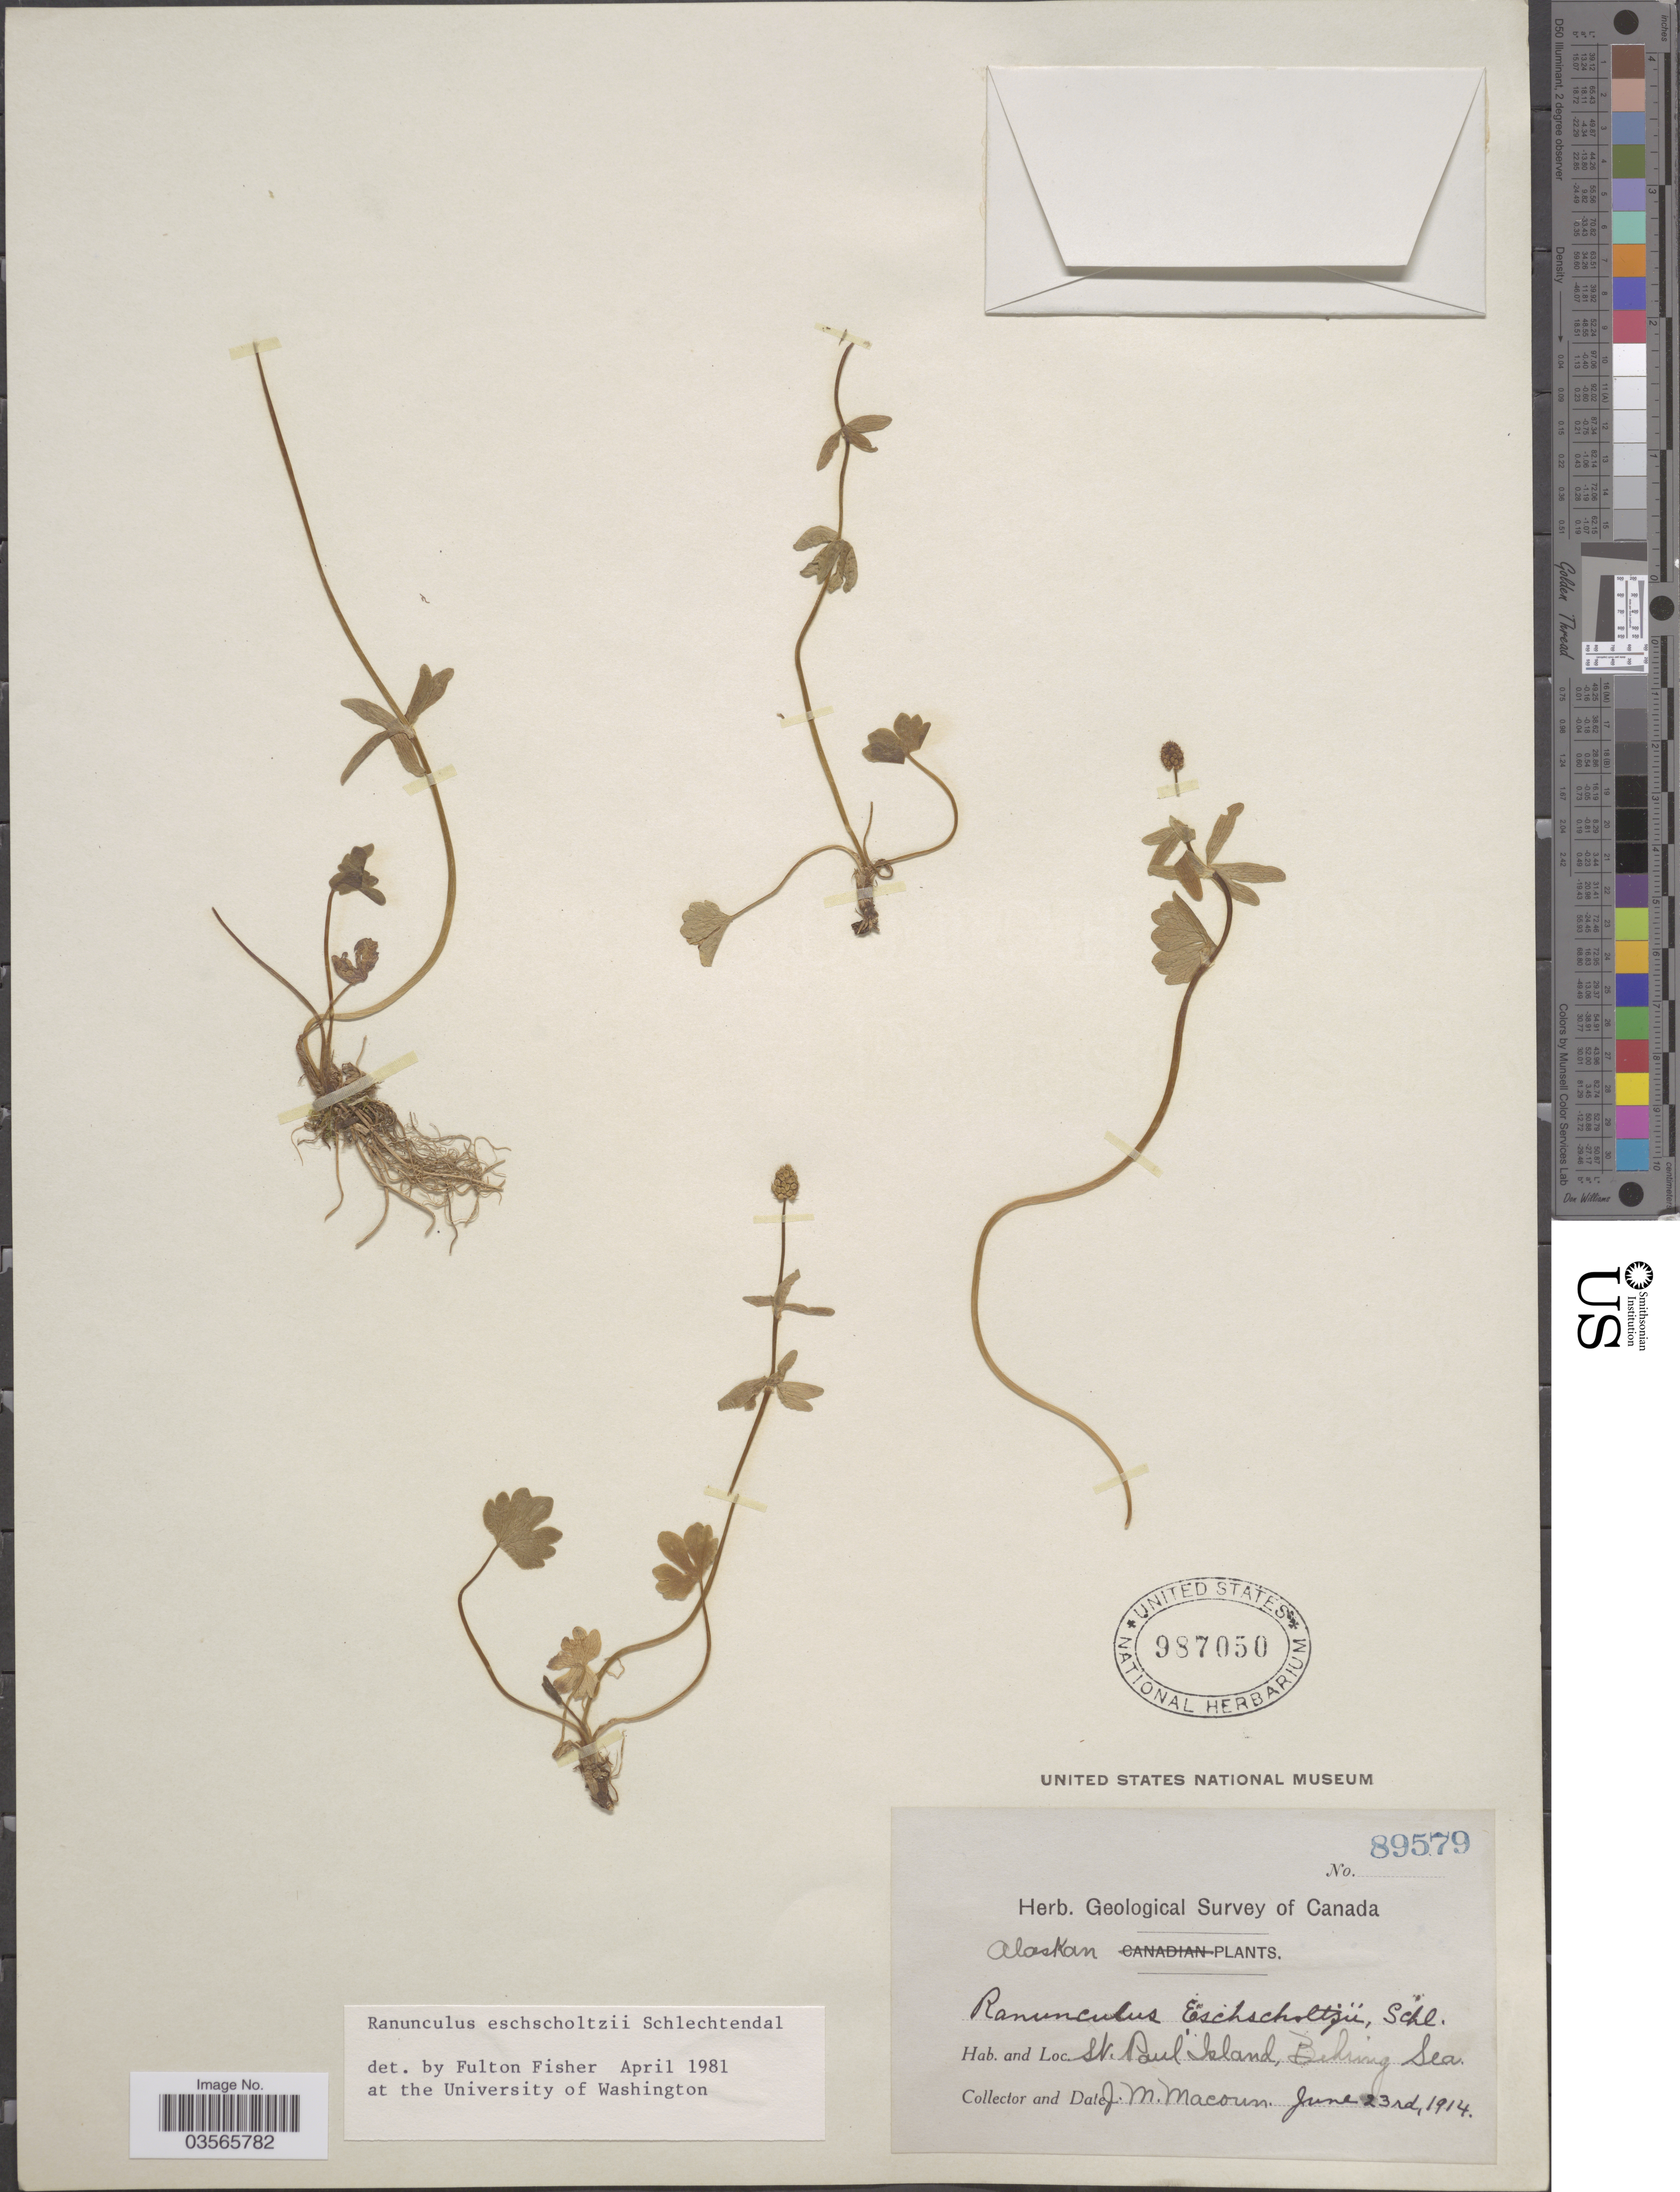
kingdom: Plantae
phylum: Tracheophyta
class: Magnoliopsida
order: Ranunculales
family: Ranunculaceae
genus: Ranunculus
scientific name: Ranunculus eschscholtzii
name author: Schltdl.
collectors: J. M. Macoun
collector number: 89579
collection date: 1914-06-23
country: United States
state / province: Alaska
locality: St. Paul Island, Behring Sea.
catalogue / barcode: US 987050